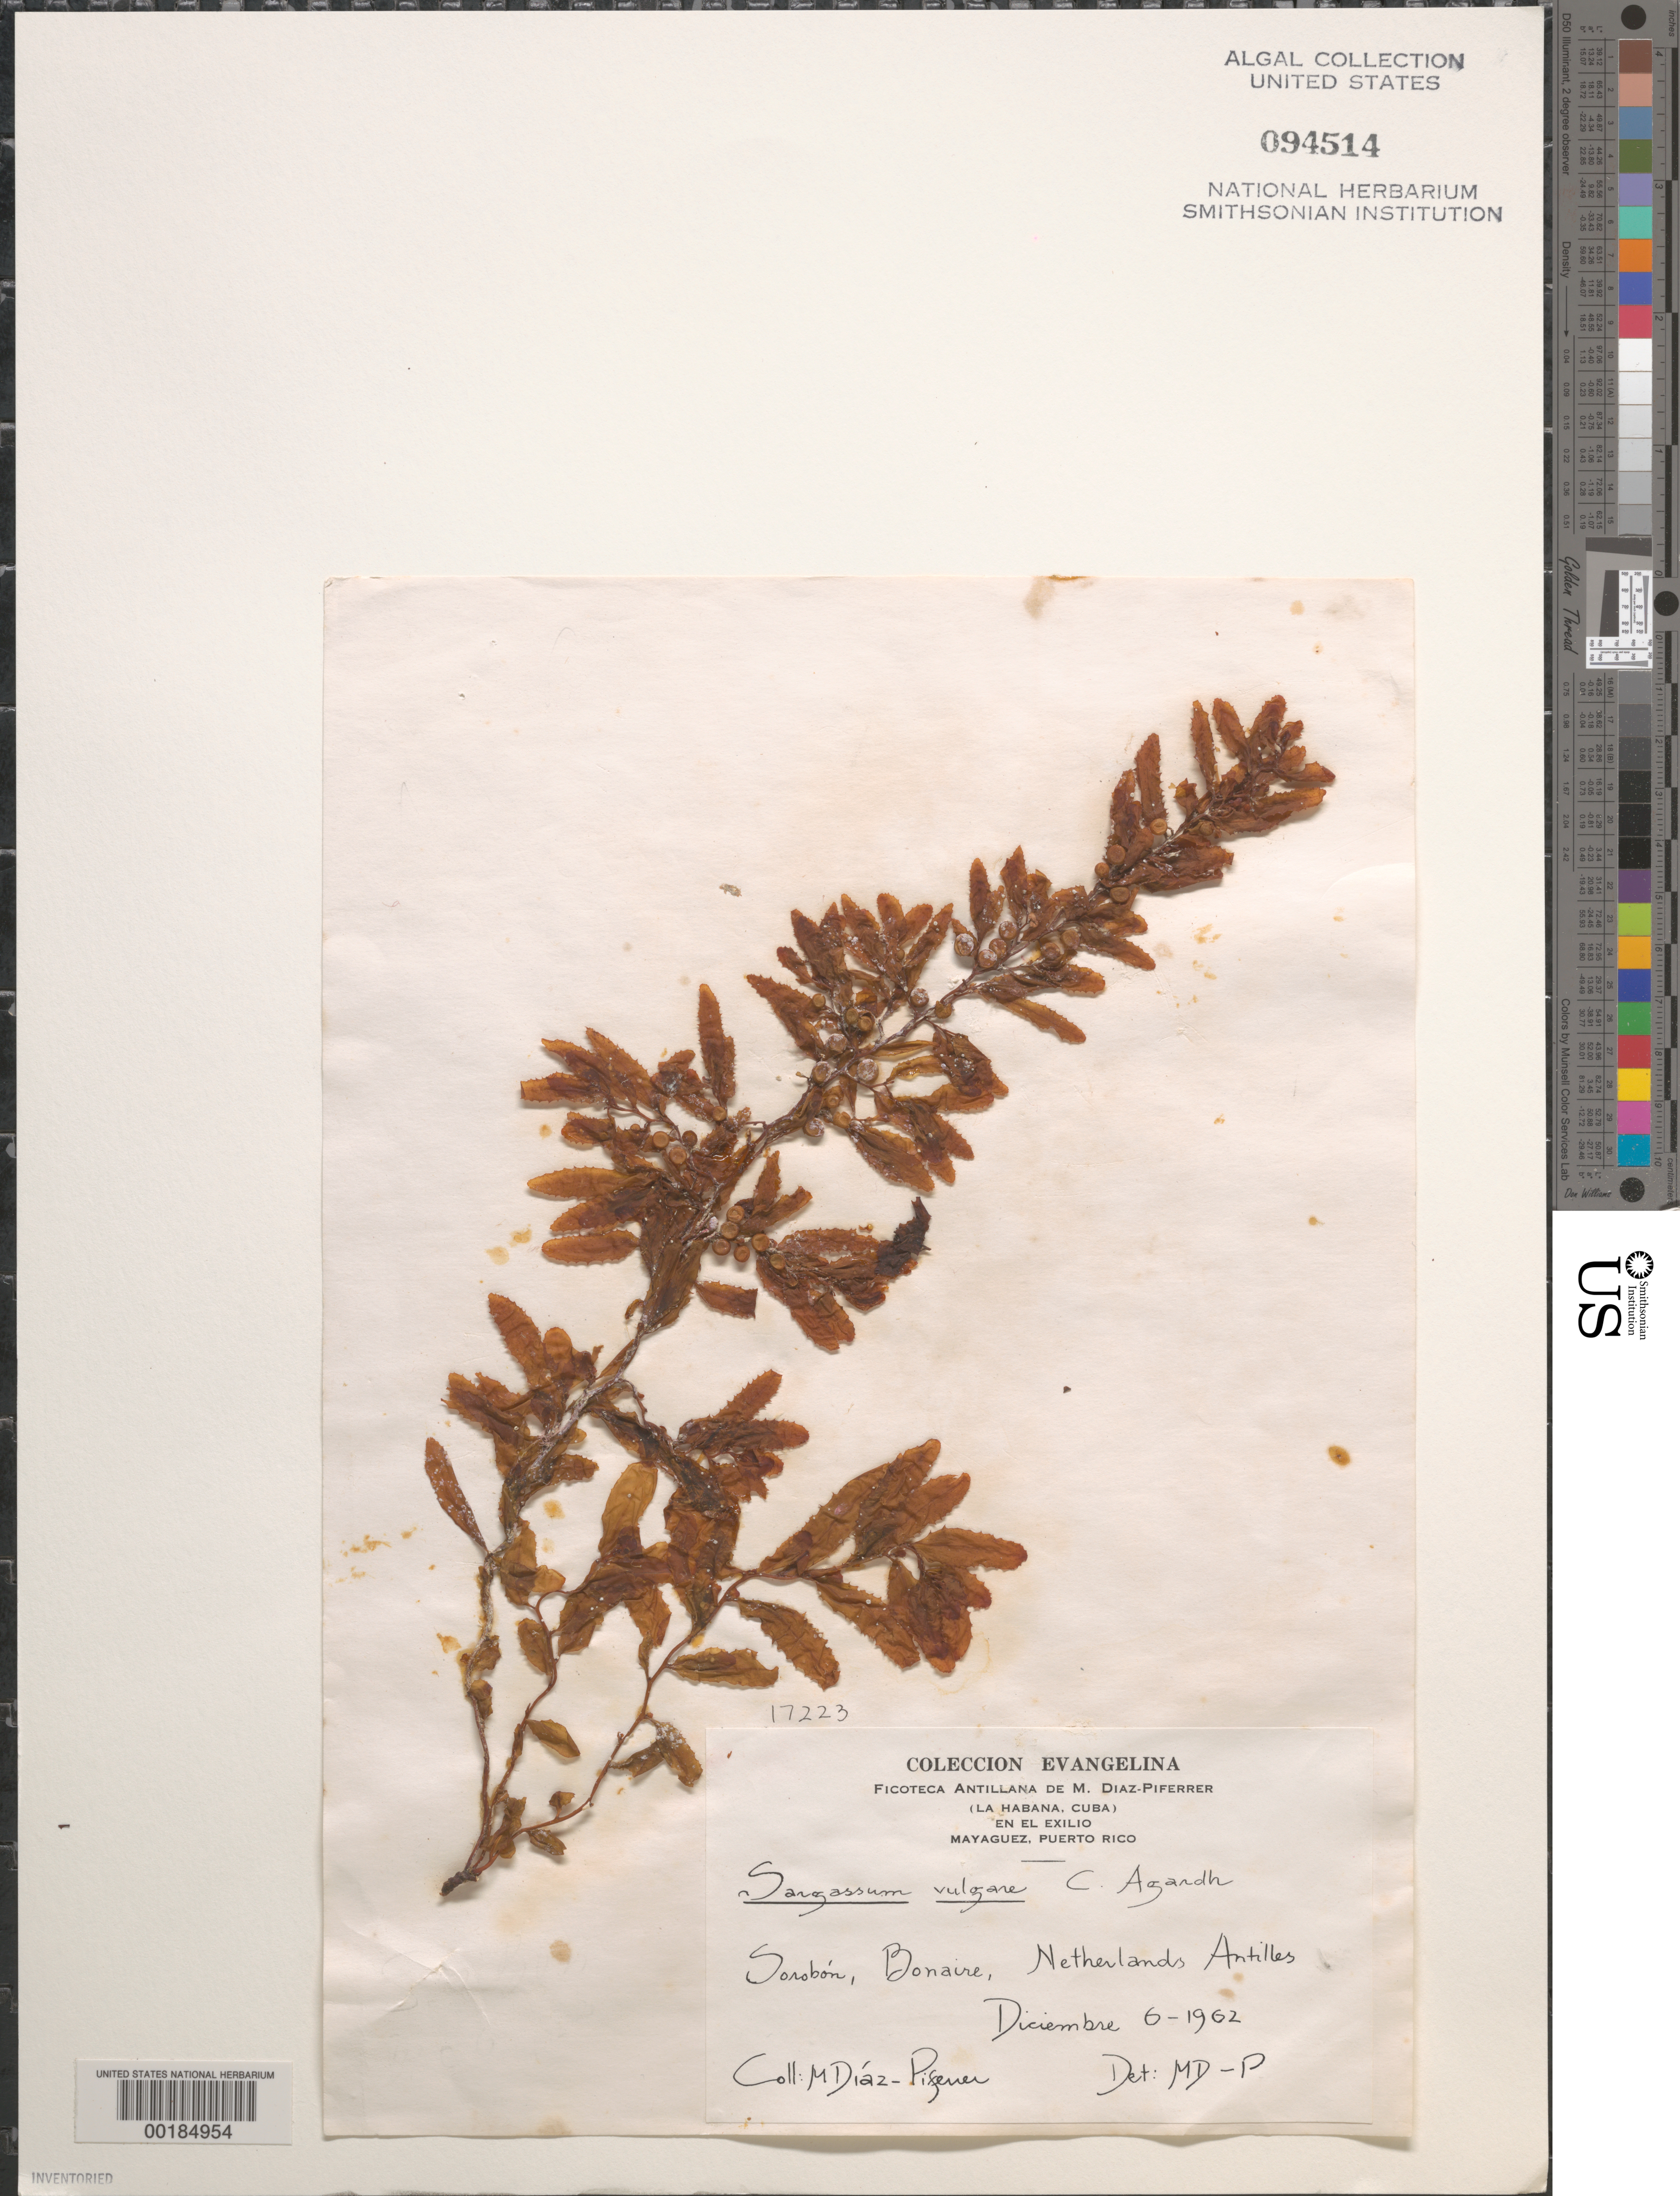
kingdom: Chromista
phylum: Ochrophyta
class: Phaeophyceae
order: Fucales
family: Sargassaceae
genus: Sargassum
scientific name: Sargassum vulgare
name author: C. Agardh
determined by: Diaz-Piferrer, M.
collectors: M. Diaz-Piferrer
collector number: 17223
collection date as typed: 06 Dec 1962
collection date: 1962-12-06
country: Netherlands Antilles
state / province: ABC Islands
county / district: Bonaire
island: Bonaire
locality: Sorobon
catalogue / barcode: US 94514